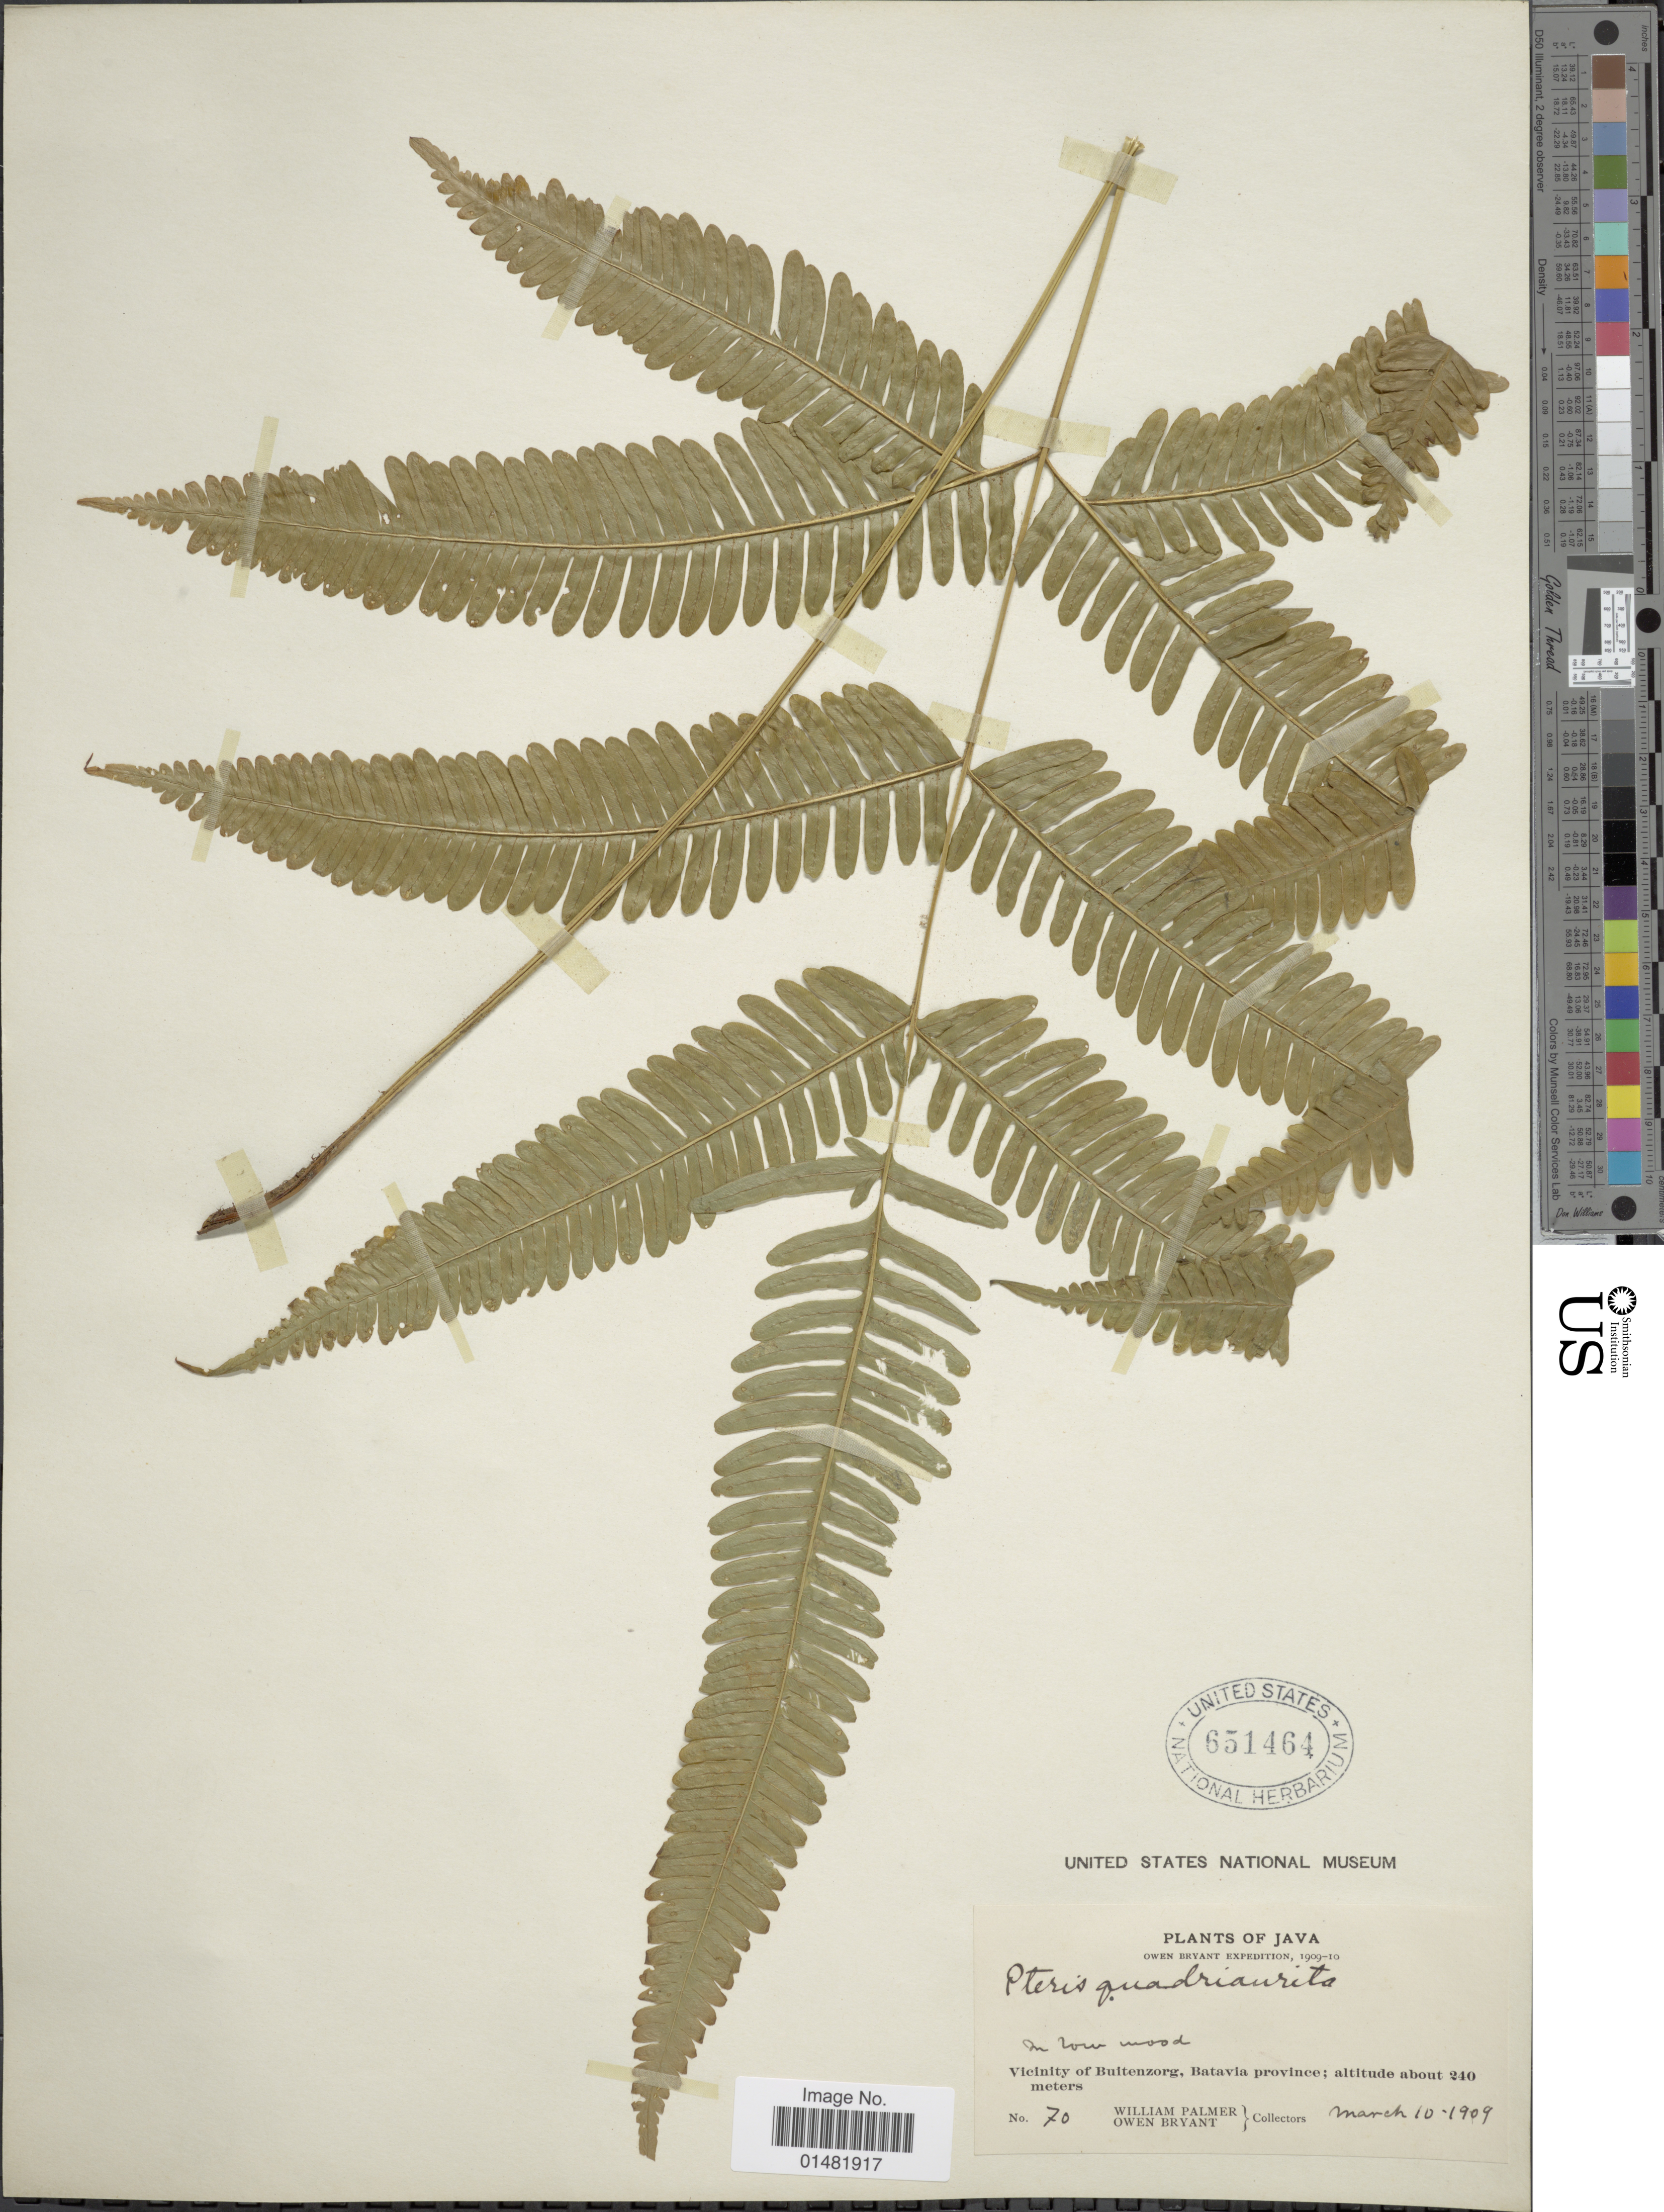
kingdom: Plantae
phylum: Tracheophyta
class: Polypodiopsida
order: Polypodiales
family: Pteridaceae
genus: Pteris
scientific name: Pteris quadriaurita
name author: Retz.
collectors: W. Palmer & O. Bryant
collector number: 70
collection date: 1909-03-10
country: Indonesia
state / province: Java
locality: Vicinity of Buitenzorg, Batavia province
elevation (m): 240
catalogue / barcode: US 651464